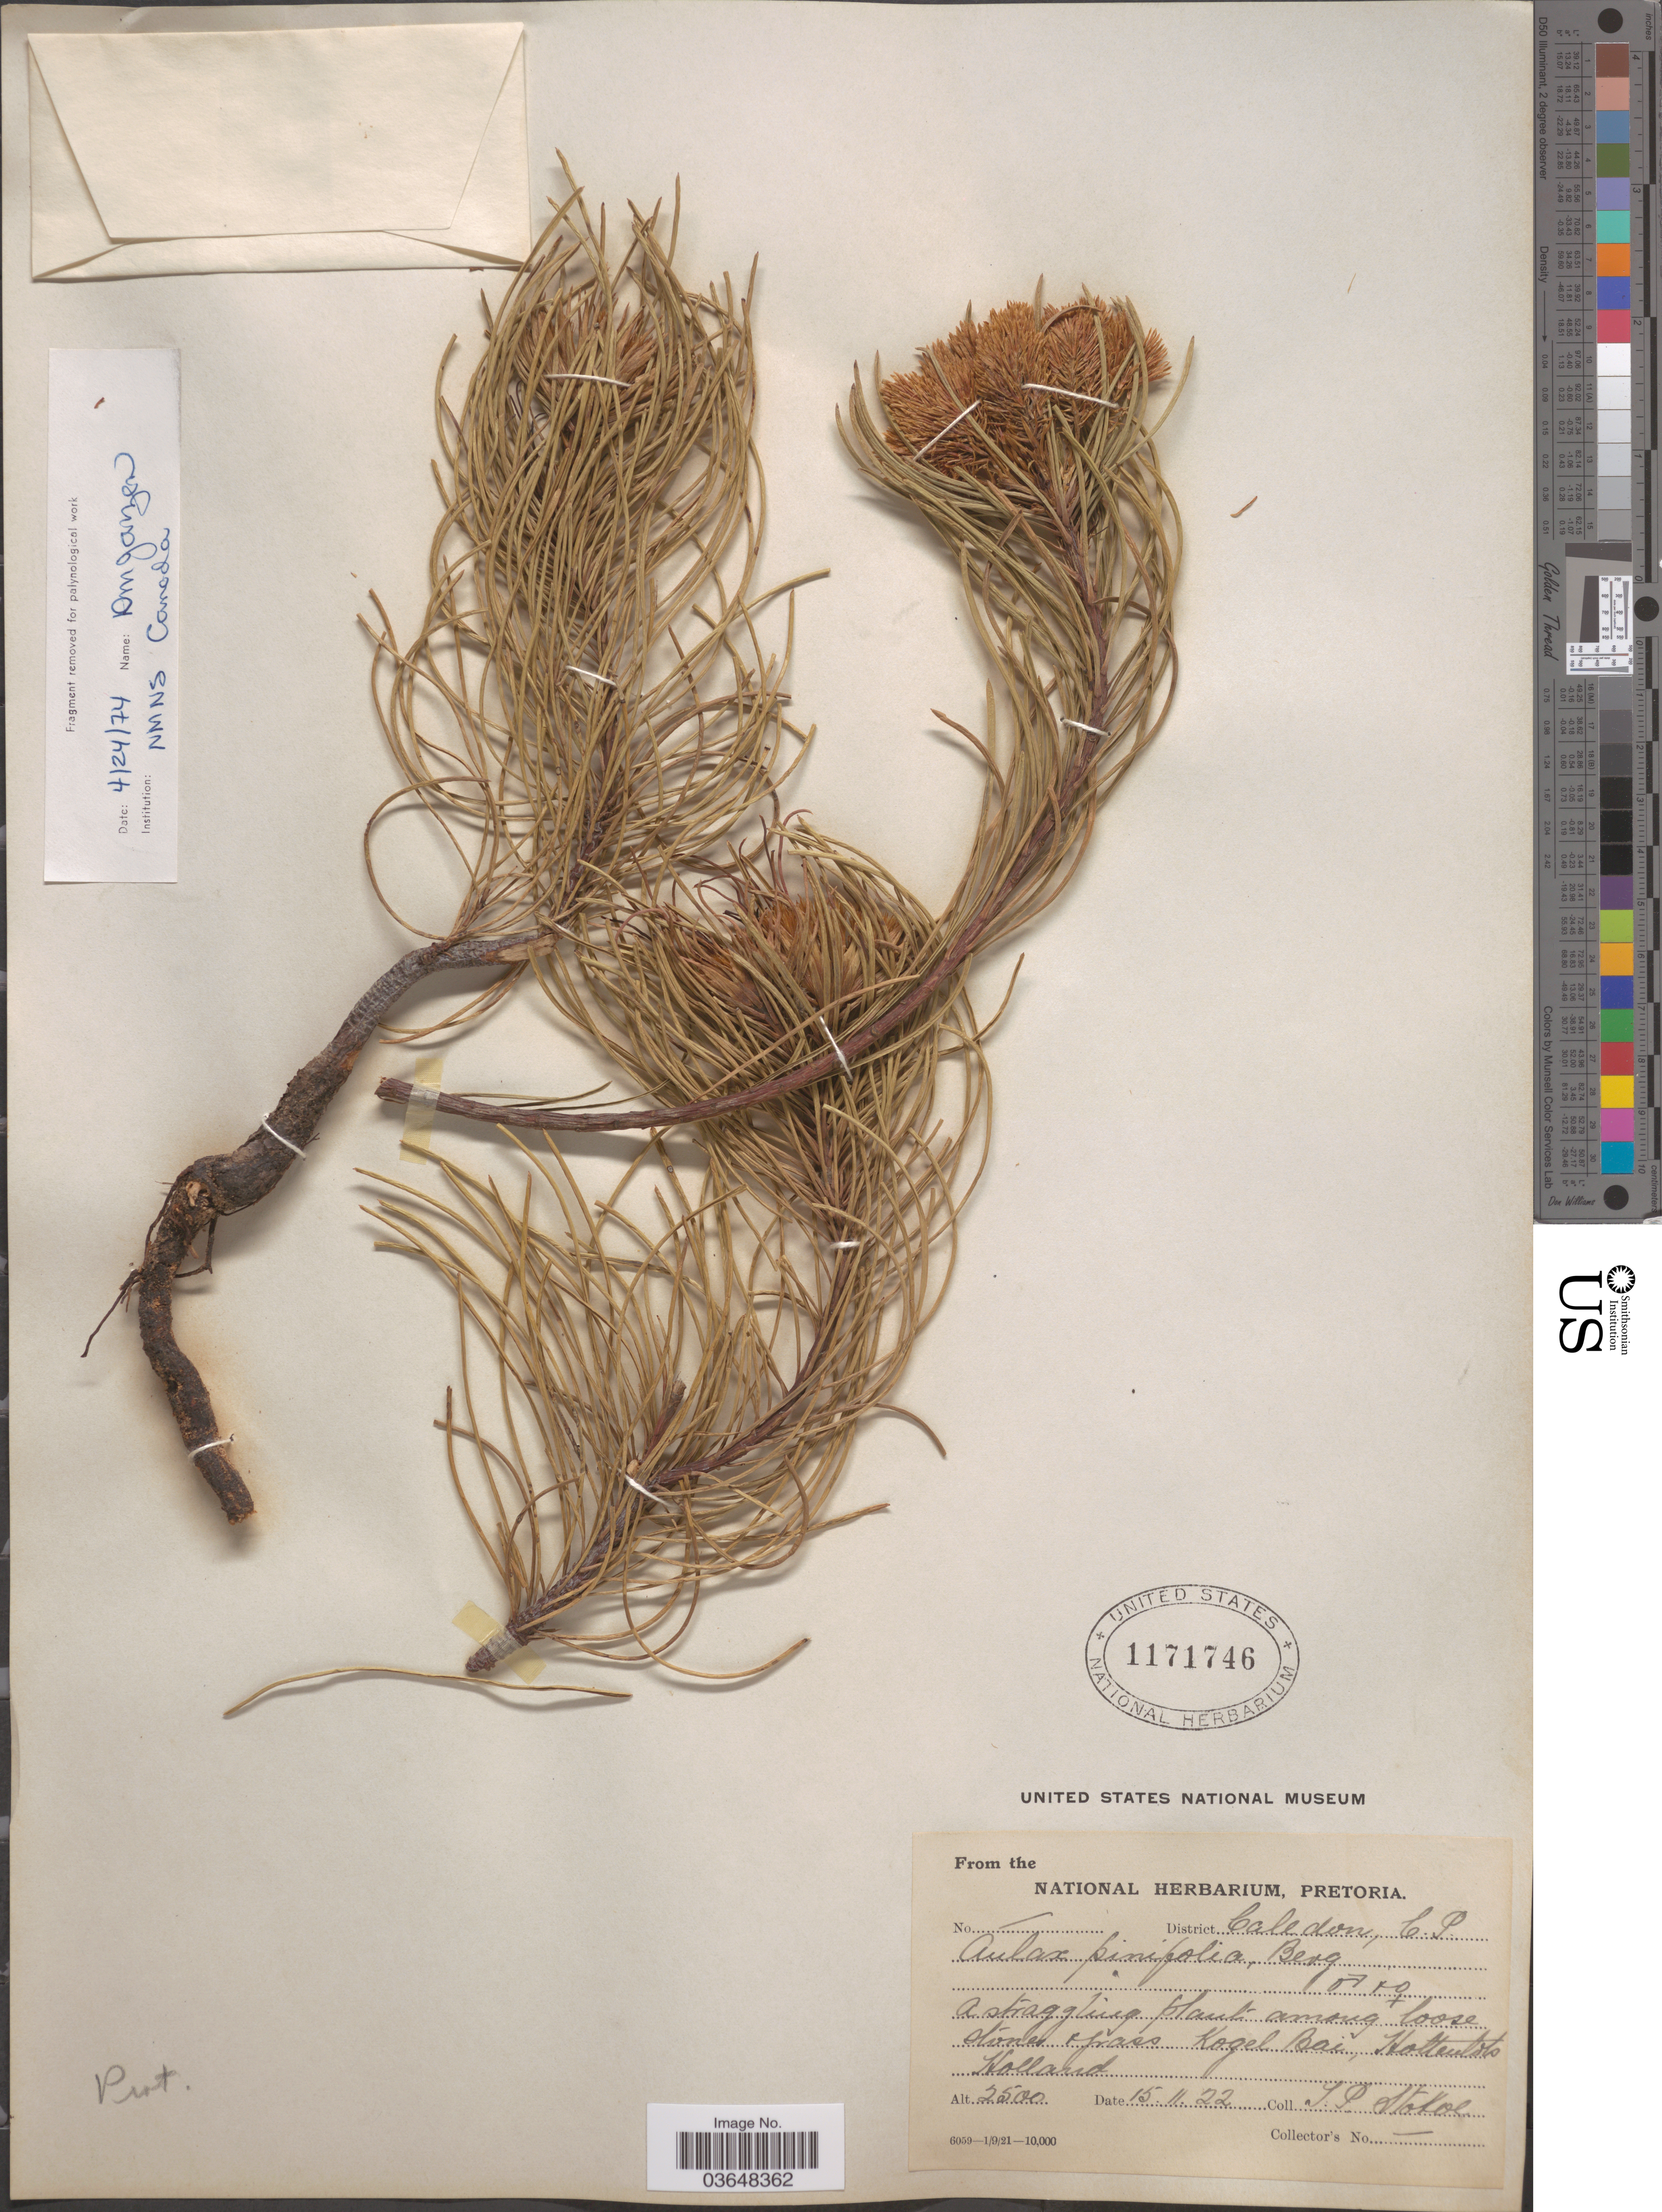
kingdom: Plantae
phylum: Tracheophyta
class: Magnoliopsida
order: Proteales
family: Proteaceae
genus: Aulax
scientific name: Aulax pinifolia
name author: P.J. Bergius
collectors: T. Stokoe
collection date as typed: Transcribed d/m/y: 15/11/22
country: South Africa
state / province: Western Cape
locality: District Caledon, C.P. Kogel Bai, Hottentots Holland.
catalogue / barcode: US 1171746